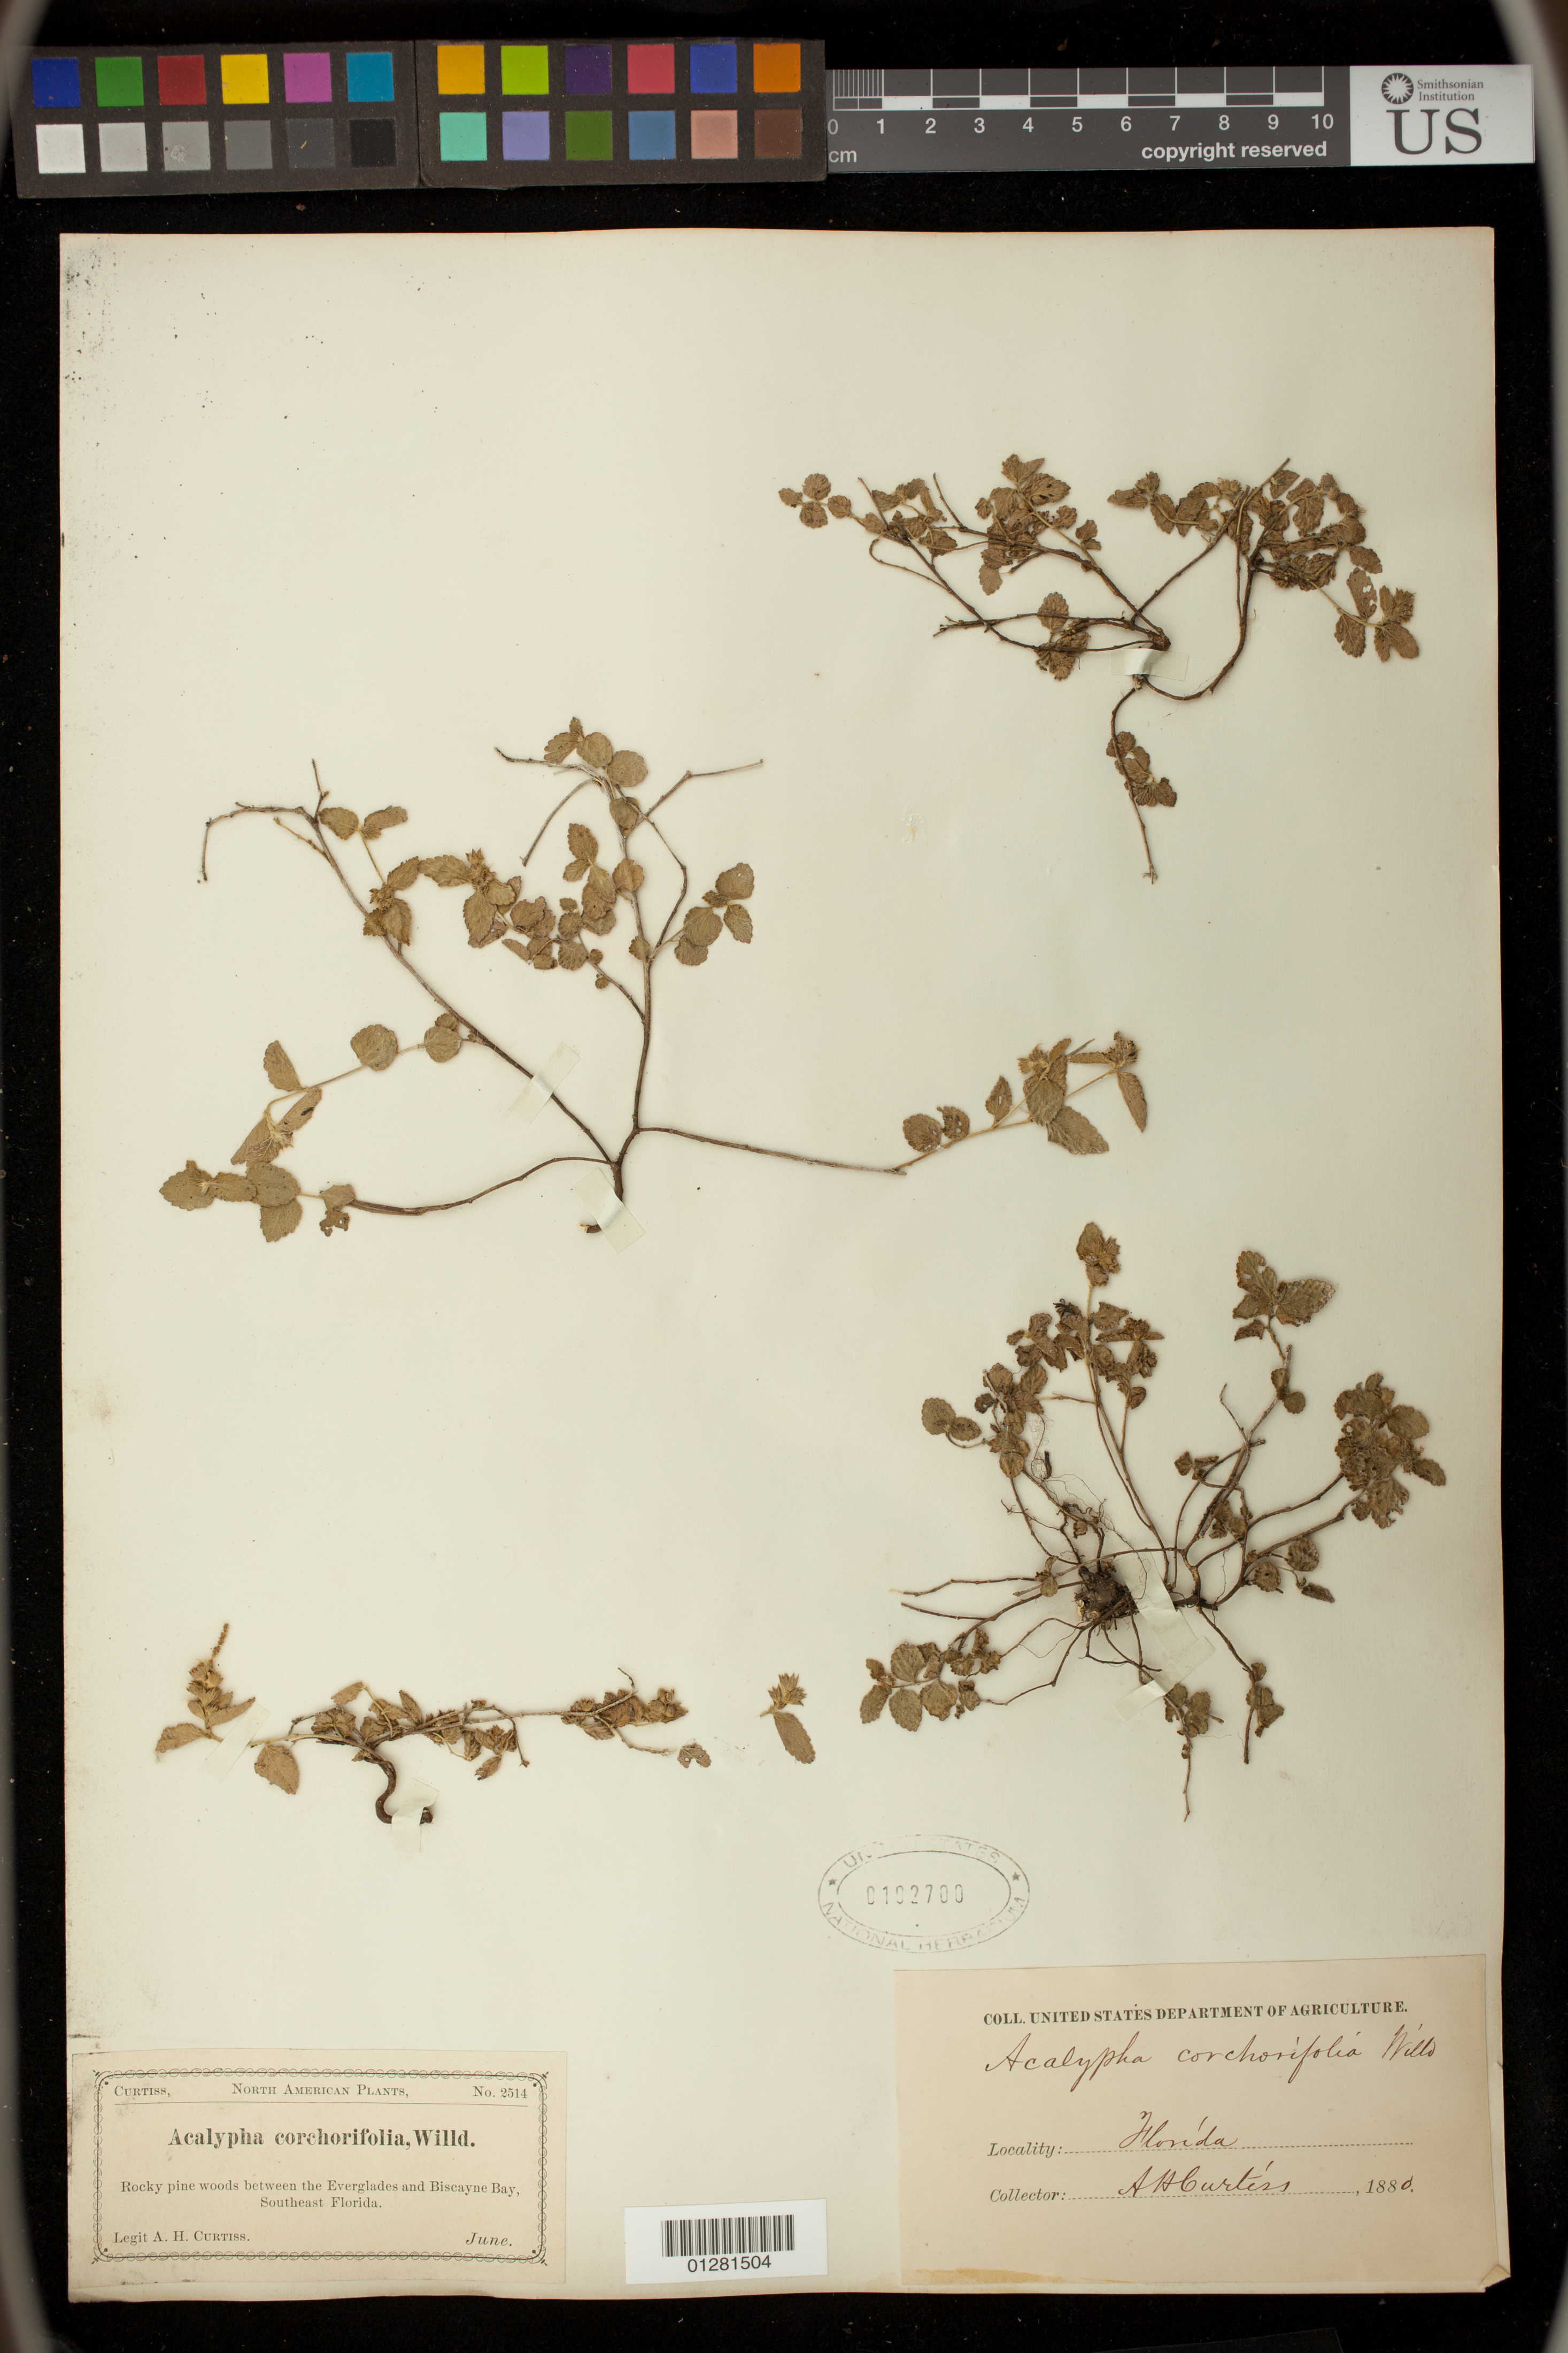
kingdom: Plantae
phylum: Tracheophyta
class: Magnoliopsida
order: Malpighiales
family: Euphorbiaceae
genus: Acalypha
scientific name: Acalypha corchorifolia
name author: Willd.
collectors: A. H. Curtiss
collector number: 2514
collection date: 1880-06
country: United States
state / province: Florida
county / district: Miami-Dade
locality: Rocky pine woods between Everglades and Biscayne Bay, Southeast Florida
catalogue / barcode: US 102700